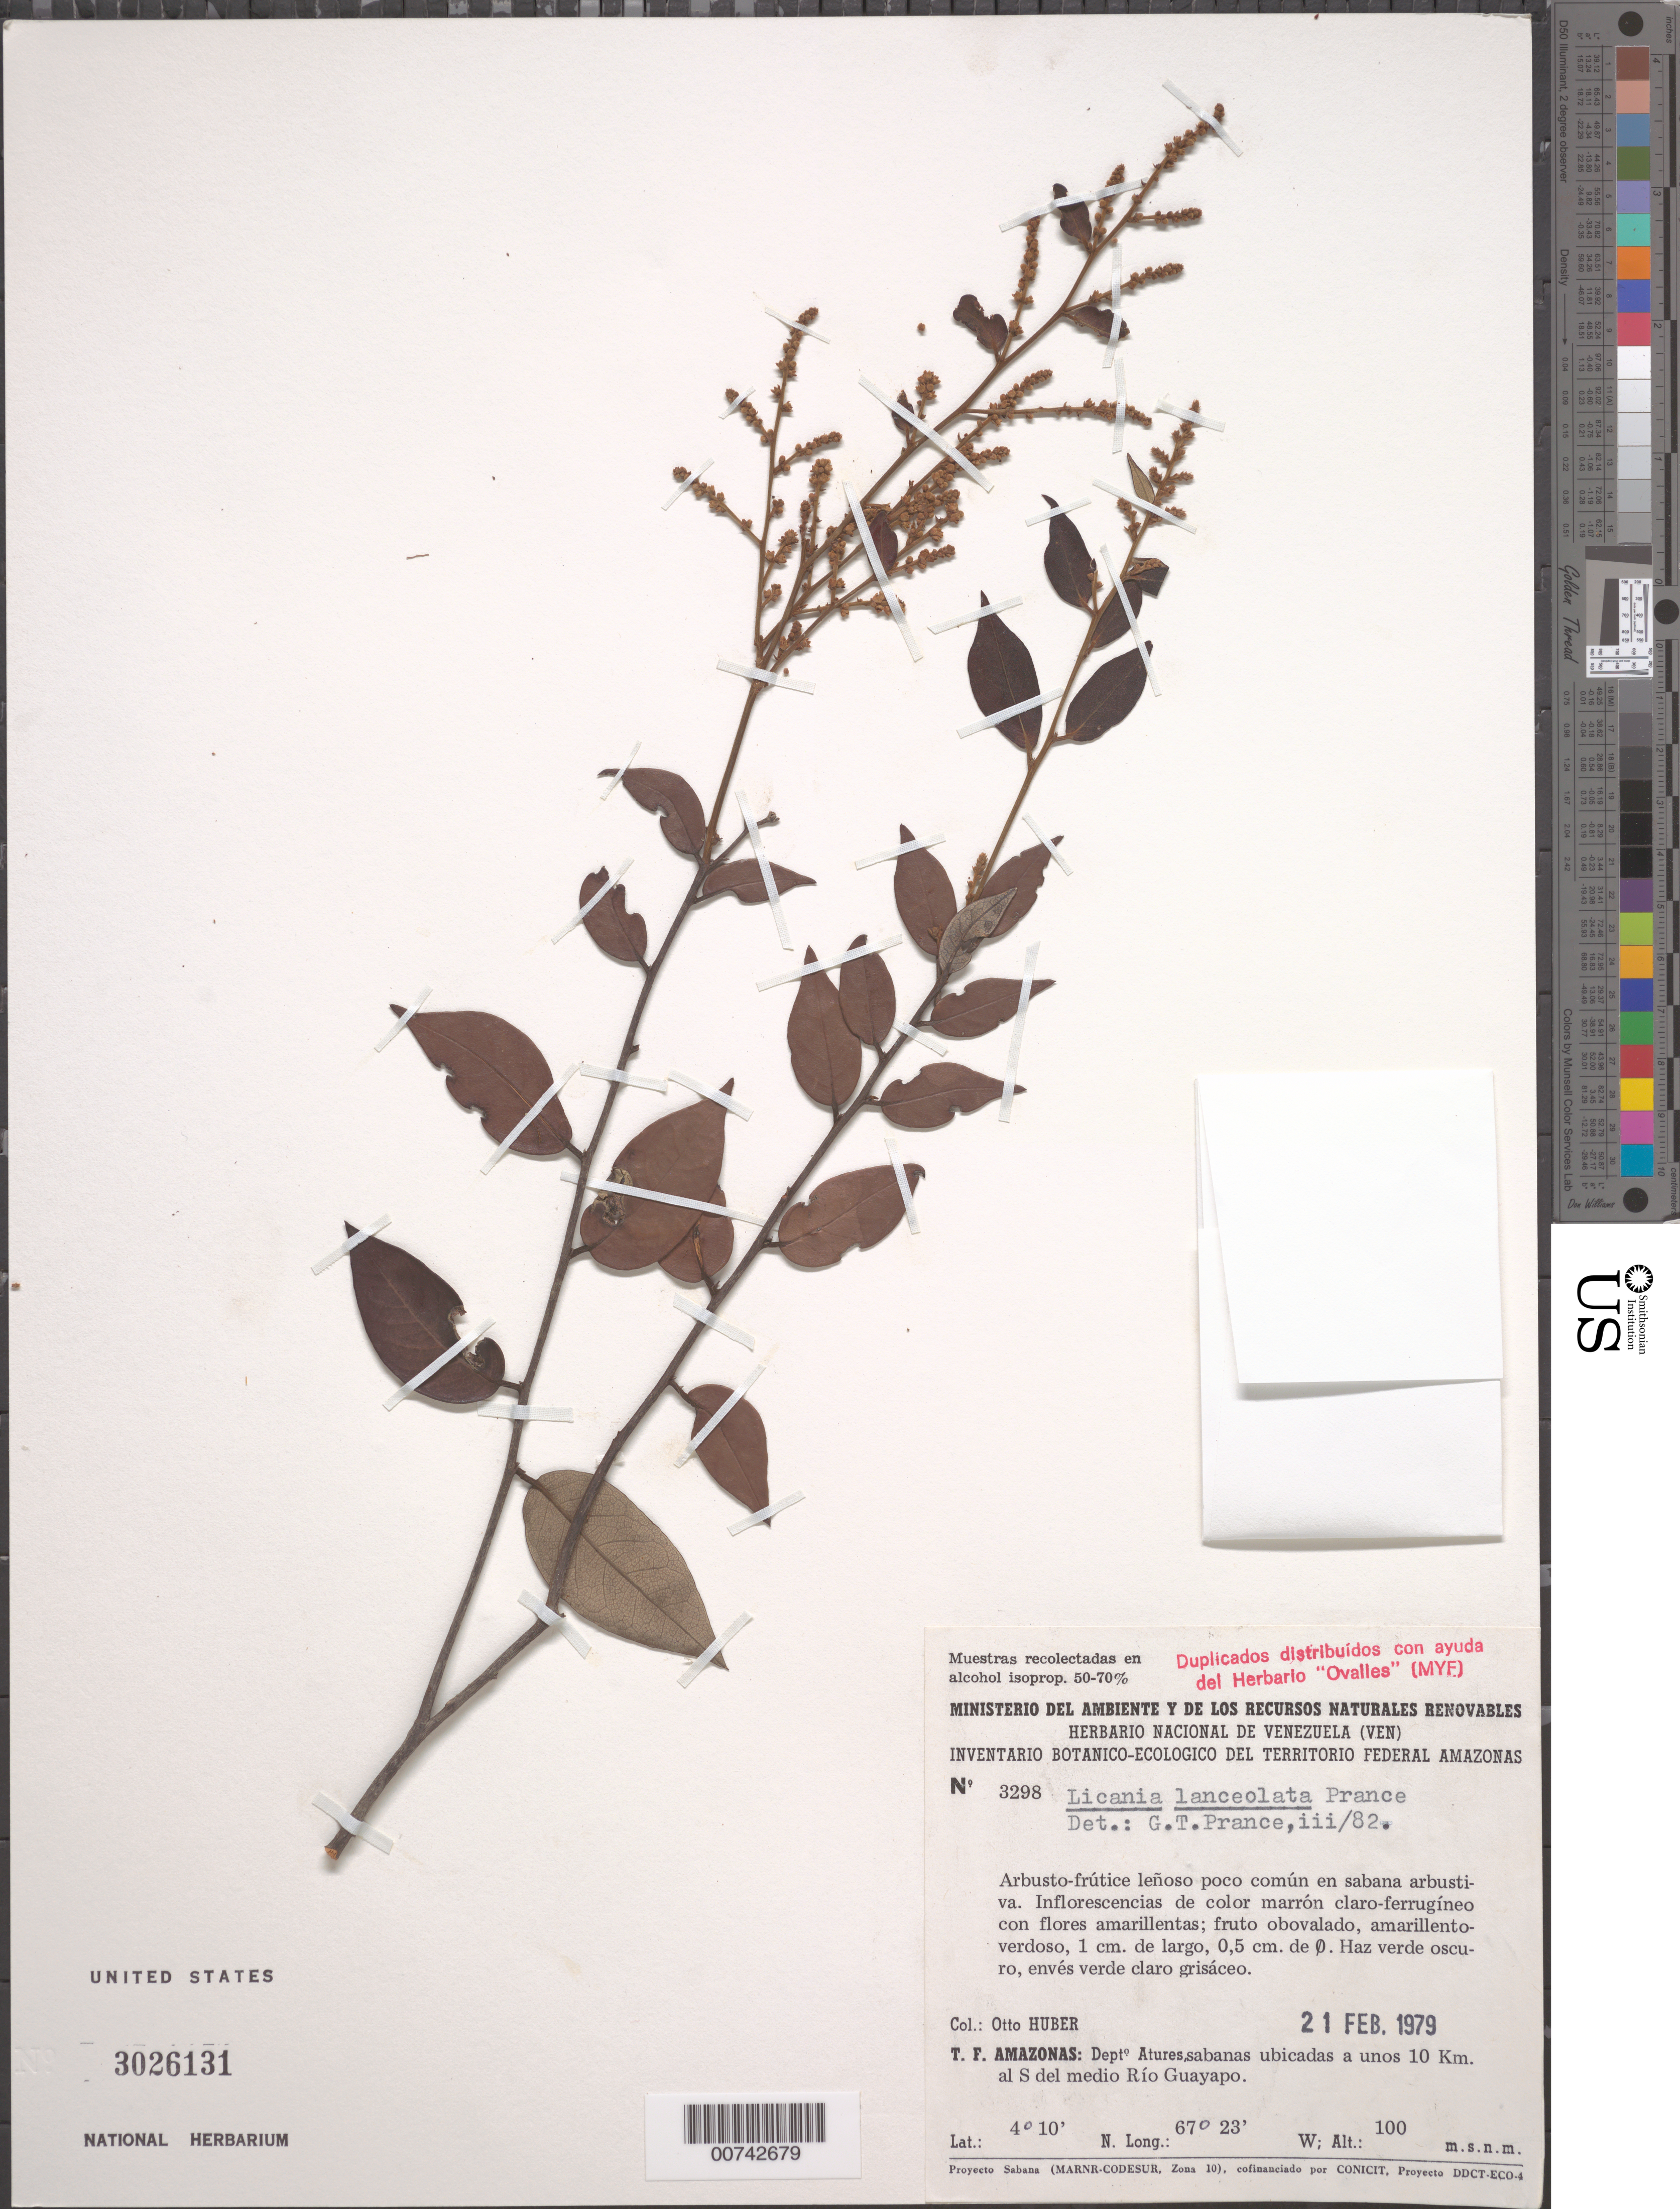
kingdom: Plantae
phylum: Tracheophyta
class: Magnoliopsida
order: Malpighiales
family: Chrysobalanaceae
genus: Licania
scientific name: Licania lanceolata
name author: Prance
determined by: Prance, G. T.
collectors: O. Huber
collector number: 3298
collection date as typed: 21-Feb-79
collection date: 1979-02-21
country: Venezuela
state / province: Amazonas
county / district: Atures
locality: Río Guayapo medio, a unos 10 km al S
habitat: Sabana arbustiva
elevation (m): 100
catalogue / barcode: US 3026131